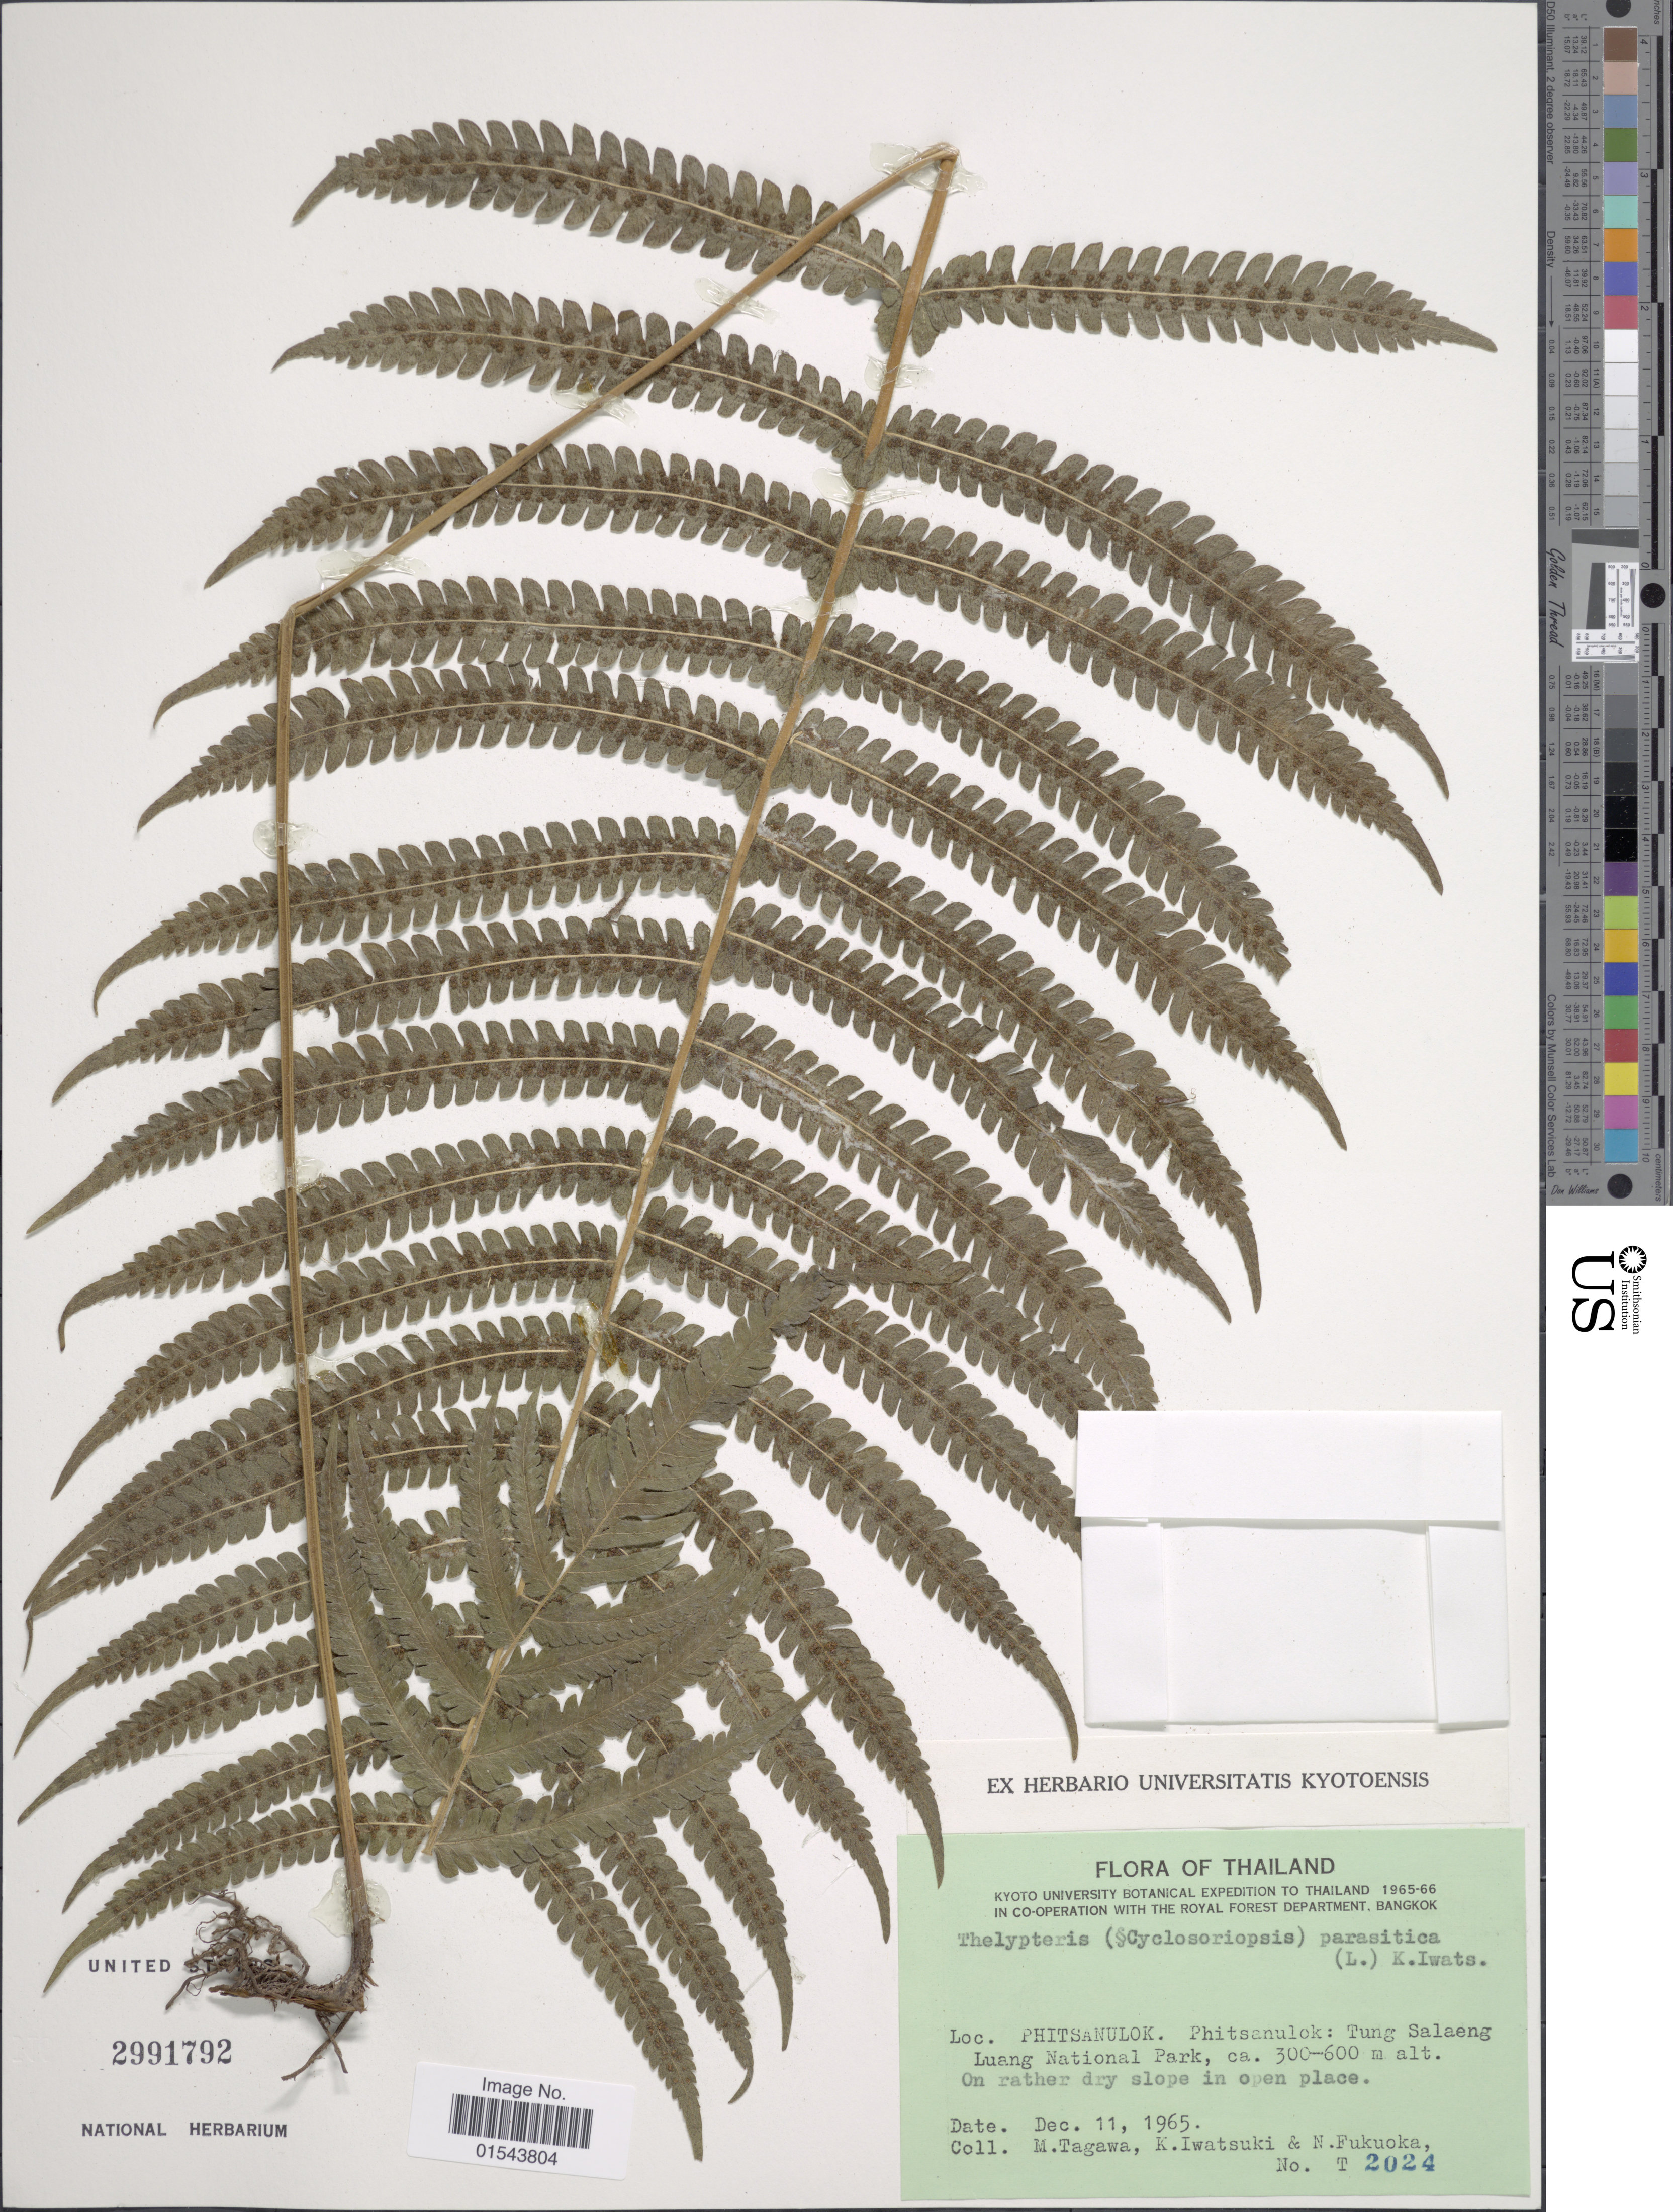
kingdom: Plantae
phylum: Tracheophyta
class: Polypodiopsida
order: Polypodiales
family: Thelypteridaceae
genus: Christella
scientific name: Christella parasitica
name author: (L.) H. Lév.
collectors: M. Tagawa, K. Iwatsuki & N. Fukuoka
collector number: T 2024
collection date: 1965-12-22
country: Thailand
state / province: Phitsanulok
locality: Tung Salaeng Lunag National Park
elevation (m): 300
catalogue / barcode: US 2991792